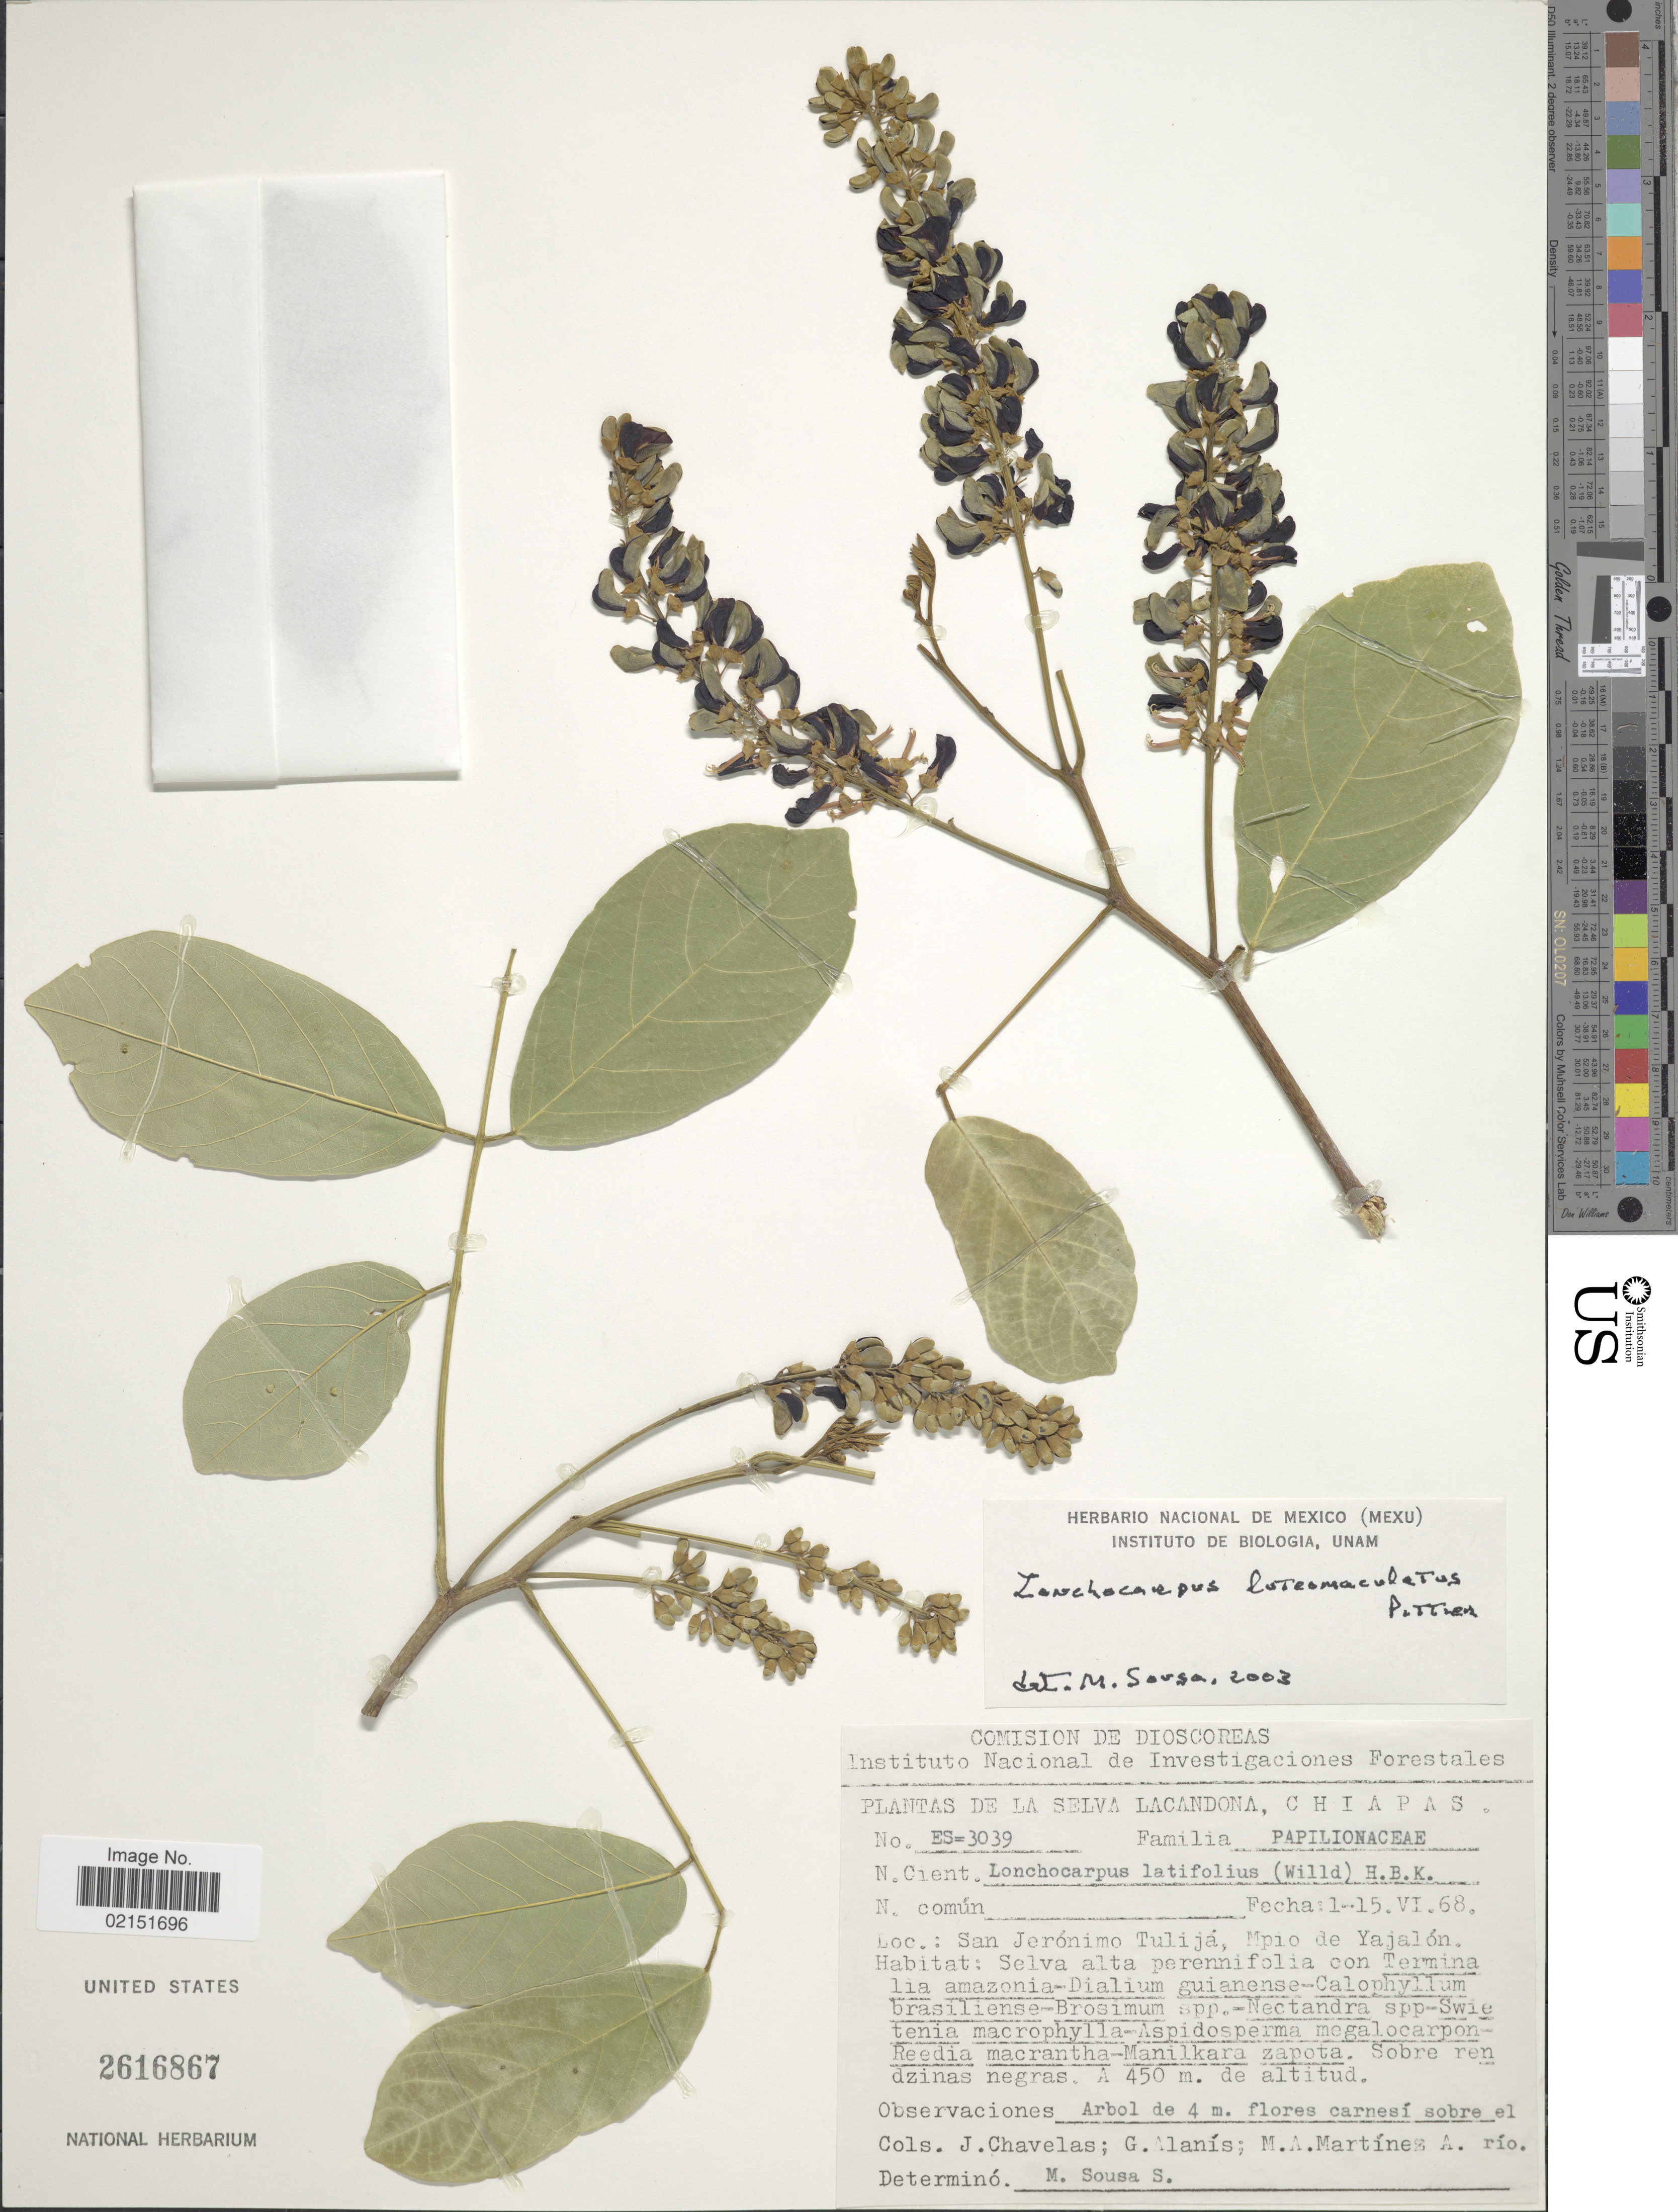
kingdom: Plantae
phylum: Tracheophyta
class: Magnoliopsida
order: Fabales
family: Fabaceae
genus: Lonchocarpus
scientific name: Lonchocarpus luteomaculatus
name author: Pittier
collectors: Chavelas, J., G. Alanis & M. A. Martínez Alfaro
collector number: ES3039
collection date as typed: Transcribed d/m/y: 1/6/68 to 15/6/68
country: Mexico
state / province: Chiapas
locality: De La Selva Lacandona, San Jeronimo Tulija, Mpio de Yajalon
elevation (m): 450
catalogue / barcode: US 2616867